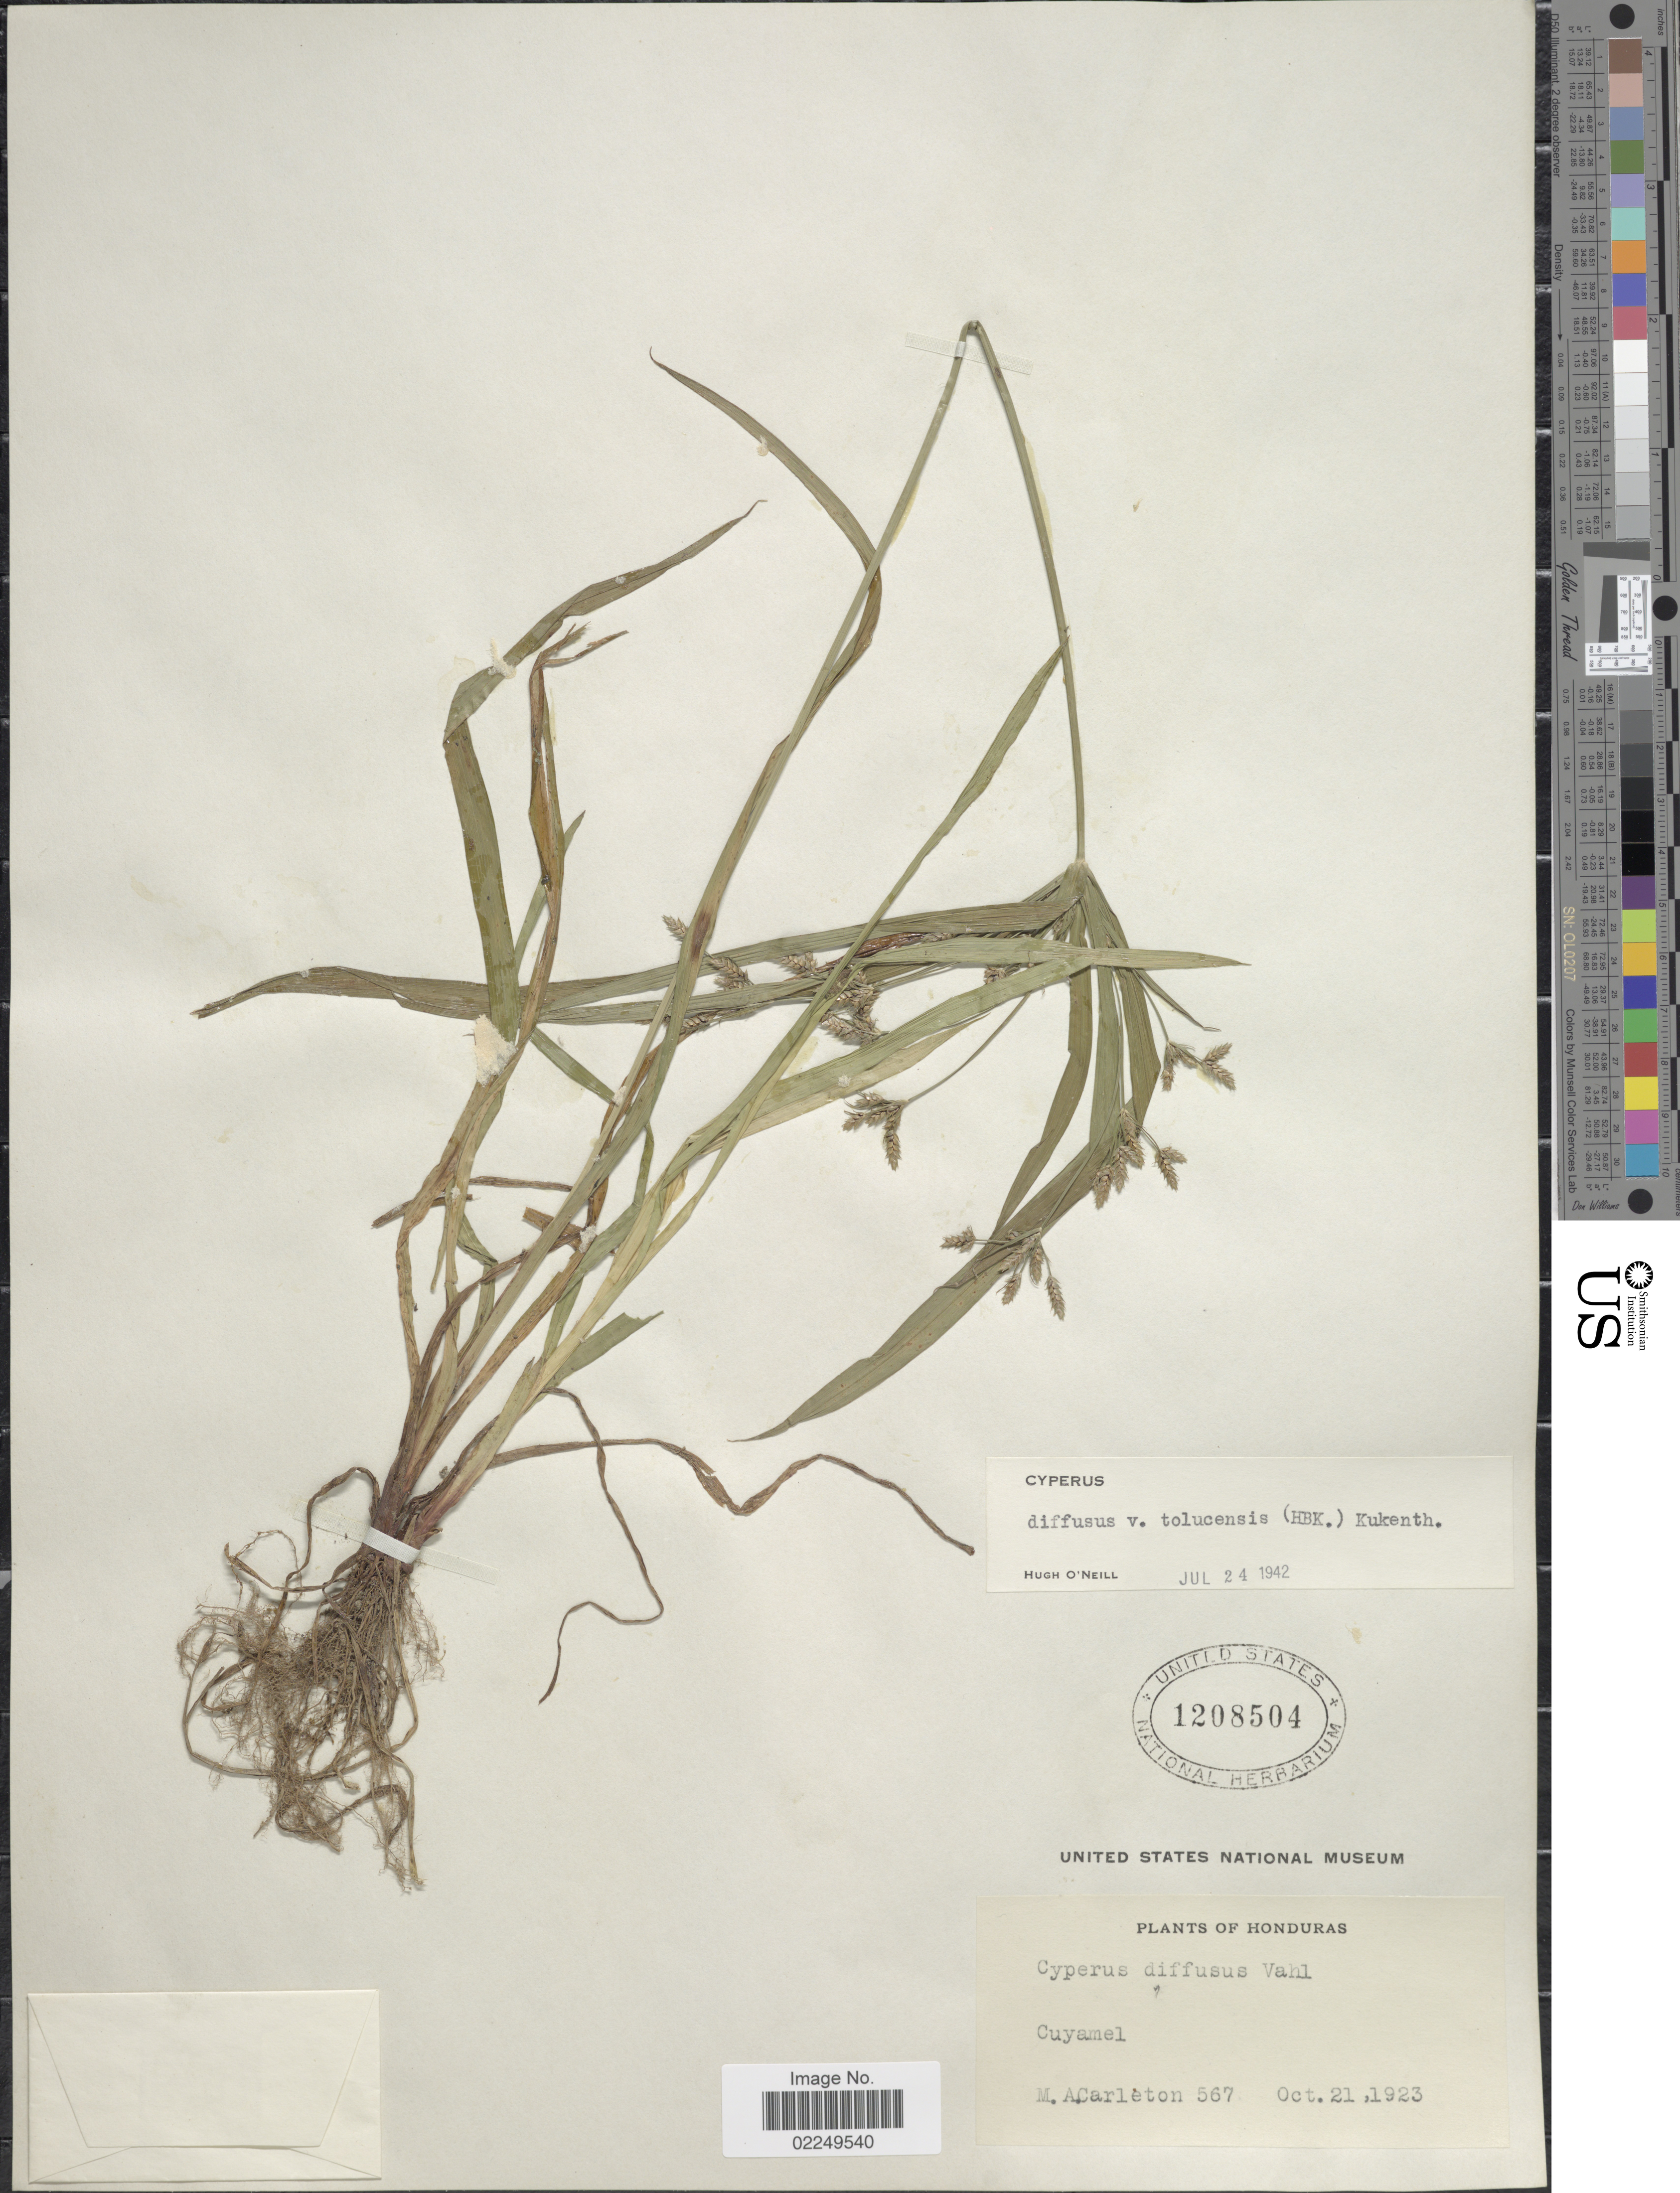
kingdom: Plantae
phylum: Tracheophyta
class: Liliopsida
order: Poales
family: Cyperaceae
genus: Cyperus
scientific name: Cyperus laxus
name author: Lam.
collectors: M. A. Carleton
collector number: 567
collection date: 1923-10-21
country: Honduras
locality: Cuyamel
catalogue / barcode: US 1208504